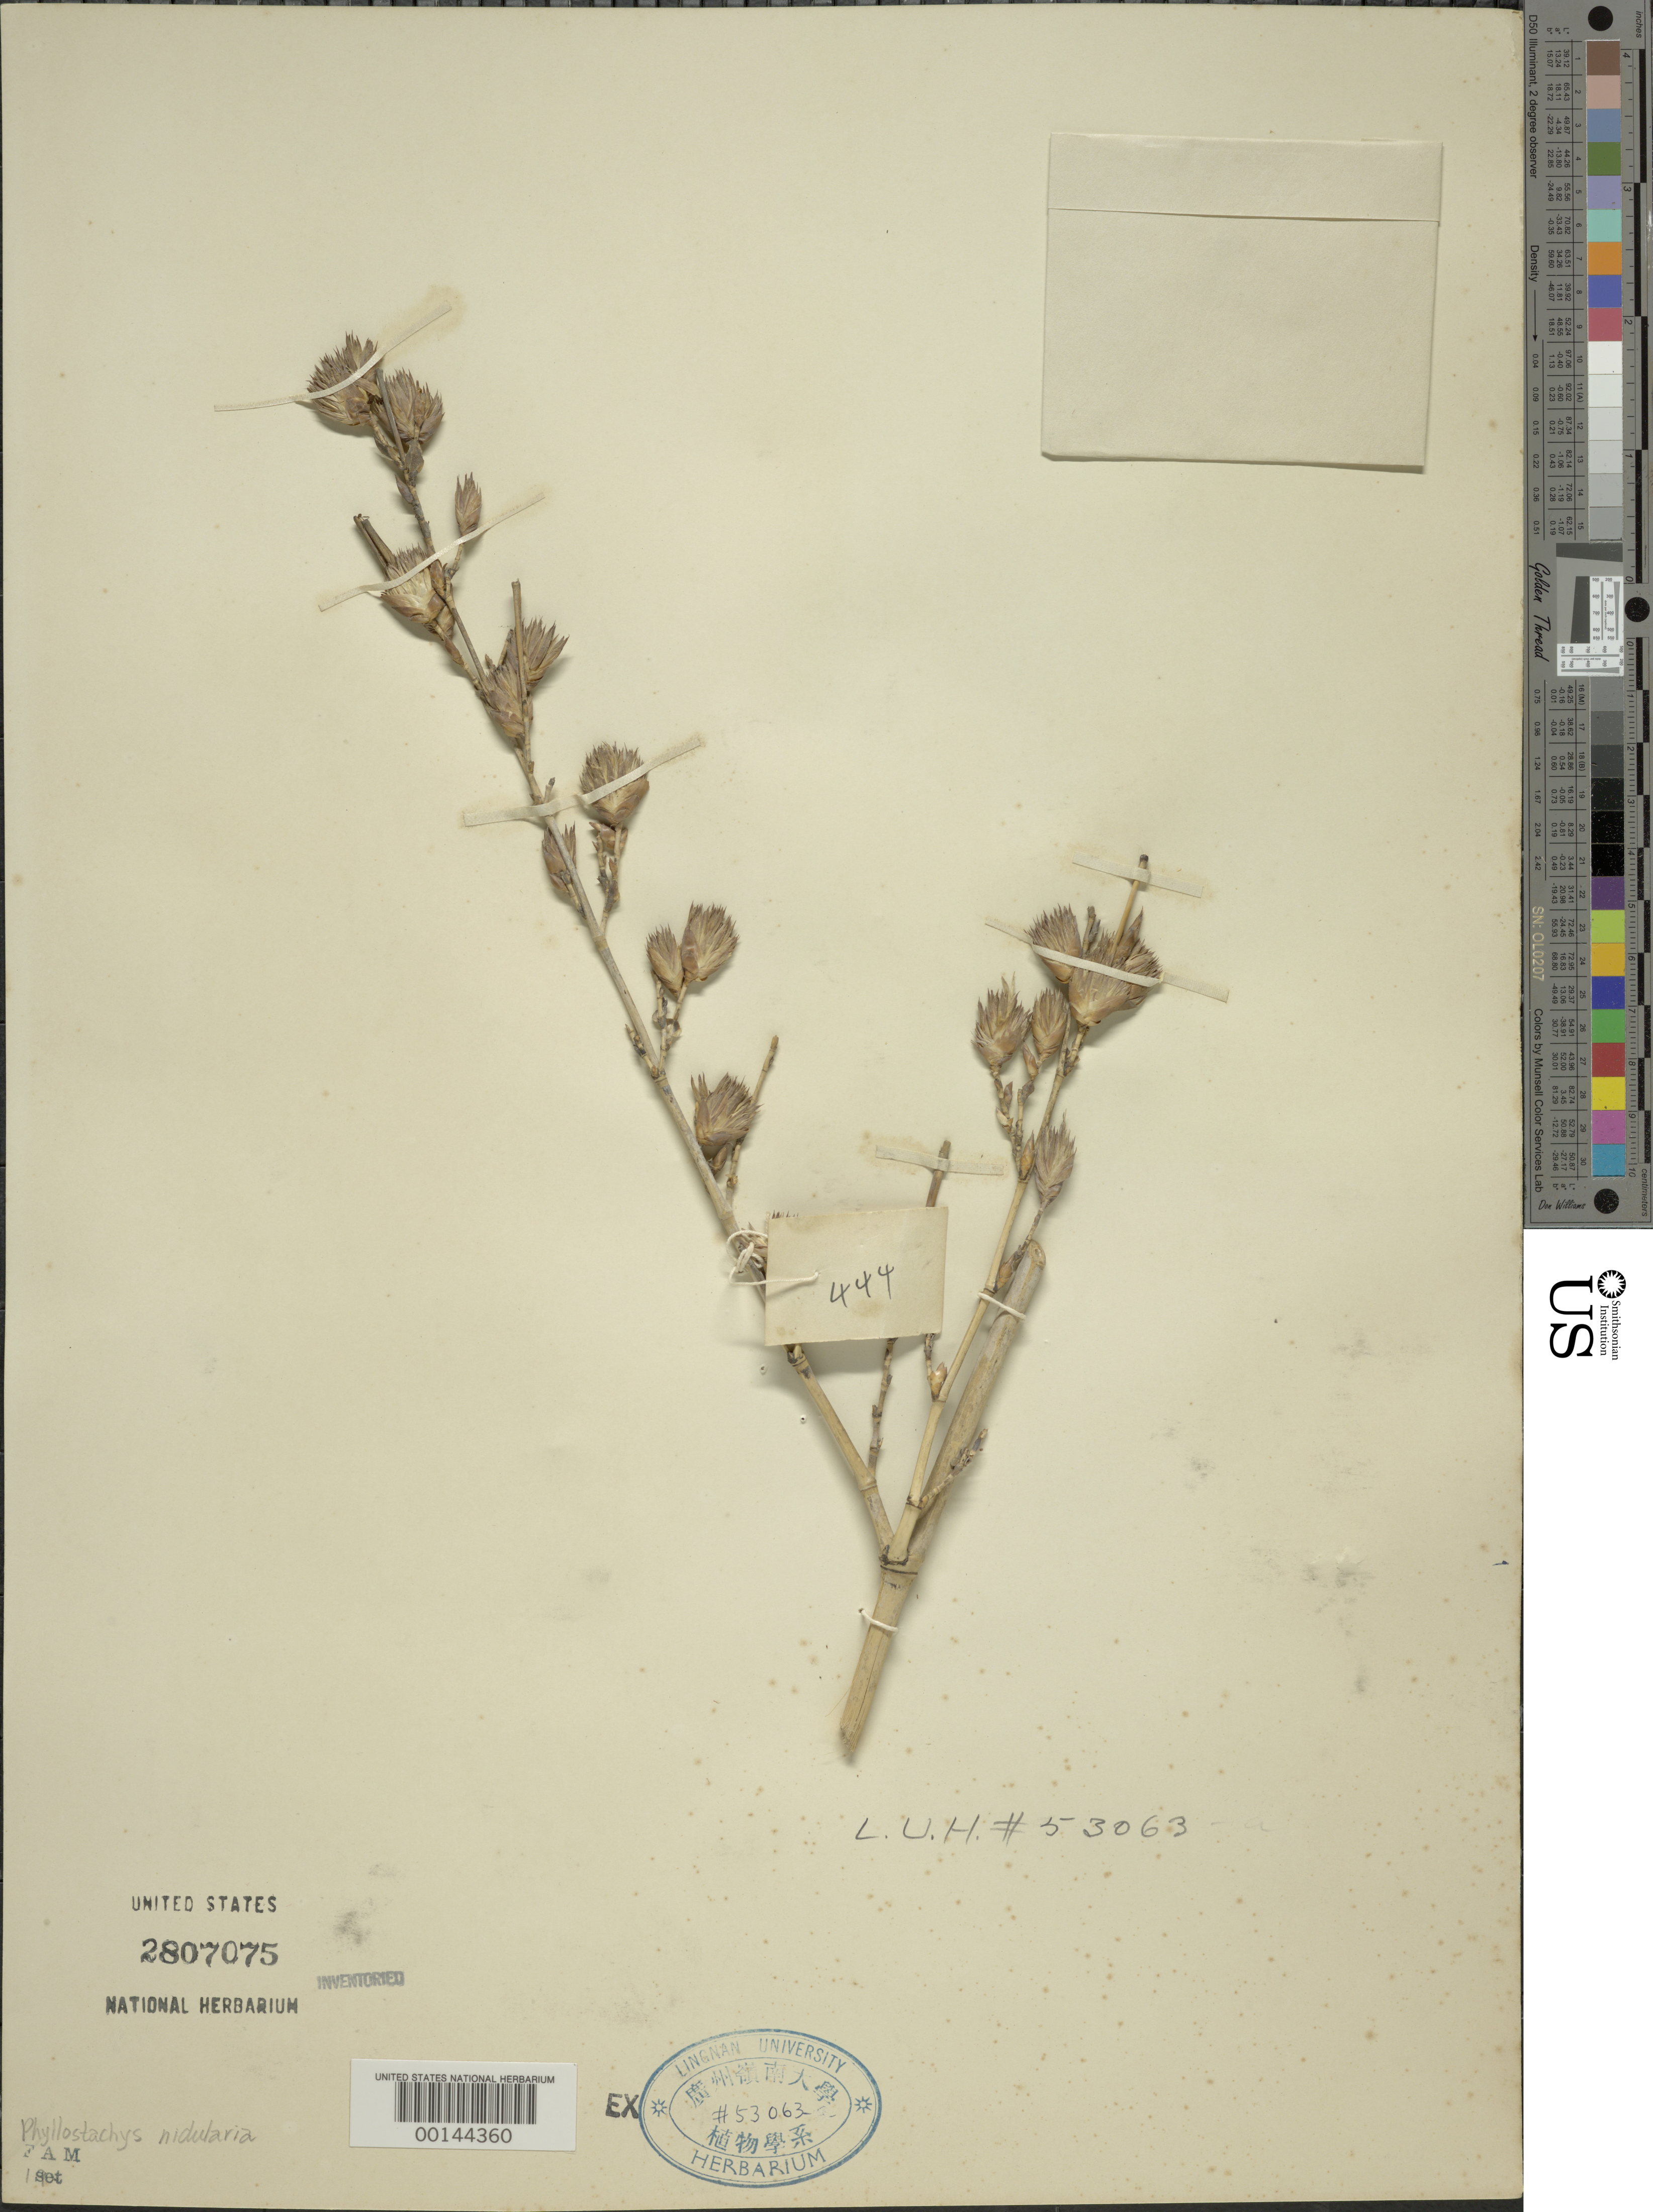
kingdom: Plantae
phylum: Tracheophyta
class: Liliopsida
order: Poales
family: Poaceae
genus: Phyllostachys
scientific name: Phyllostachys nidularia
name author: Munro ex Fenzi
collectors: J. Rose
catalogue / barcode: US 2807075